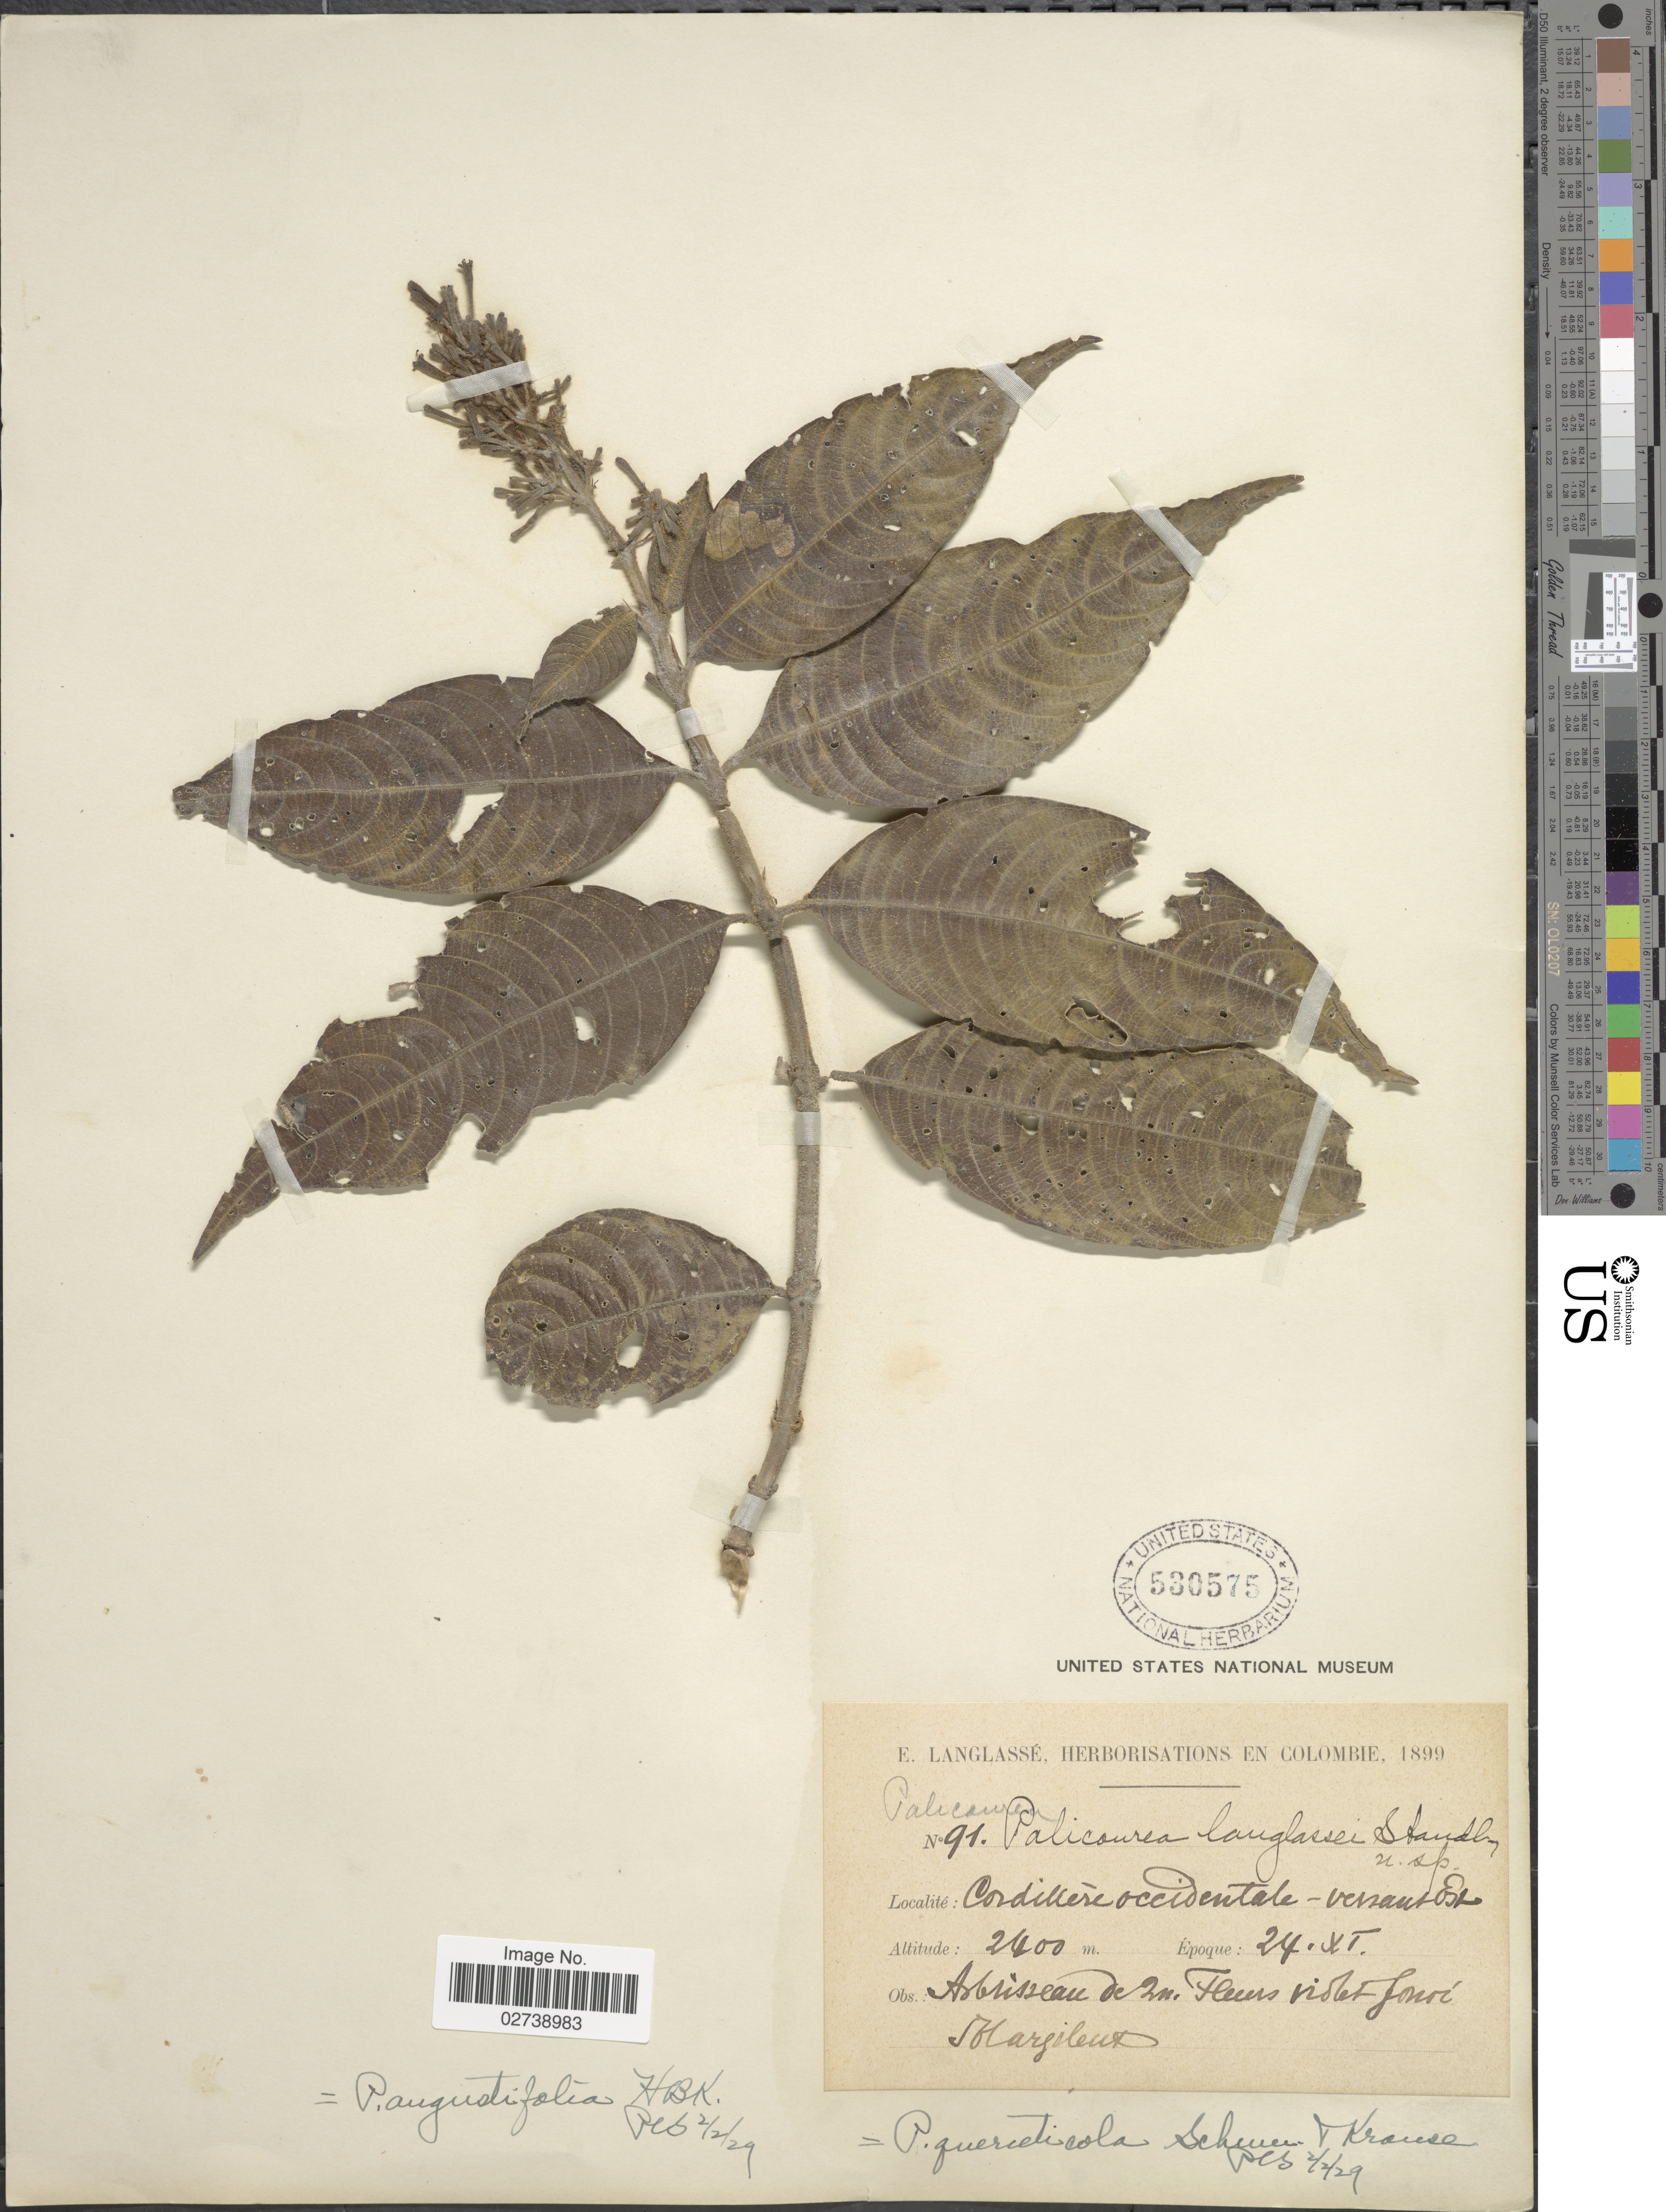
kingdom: Plantae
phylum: Tracheophyta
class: Magnoliopsida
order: Gentianales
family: Rubiaceae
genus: Palicourea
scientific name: Palicourea angustifolia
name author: Kunth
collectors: E. Langlassé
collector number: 91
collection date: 1899-11-24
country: Colombia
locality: Cordillere occidentale-versaut Est.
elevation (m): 2400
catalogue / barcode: US 530575